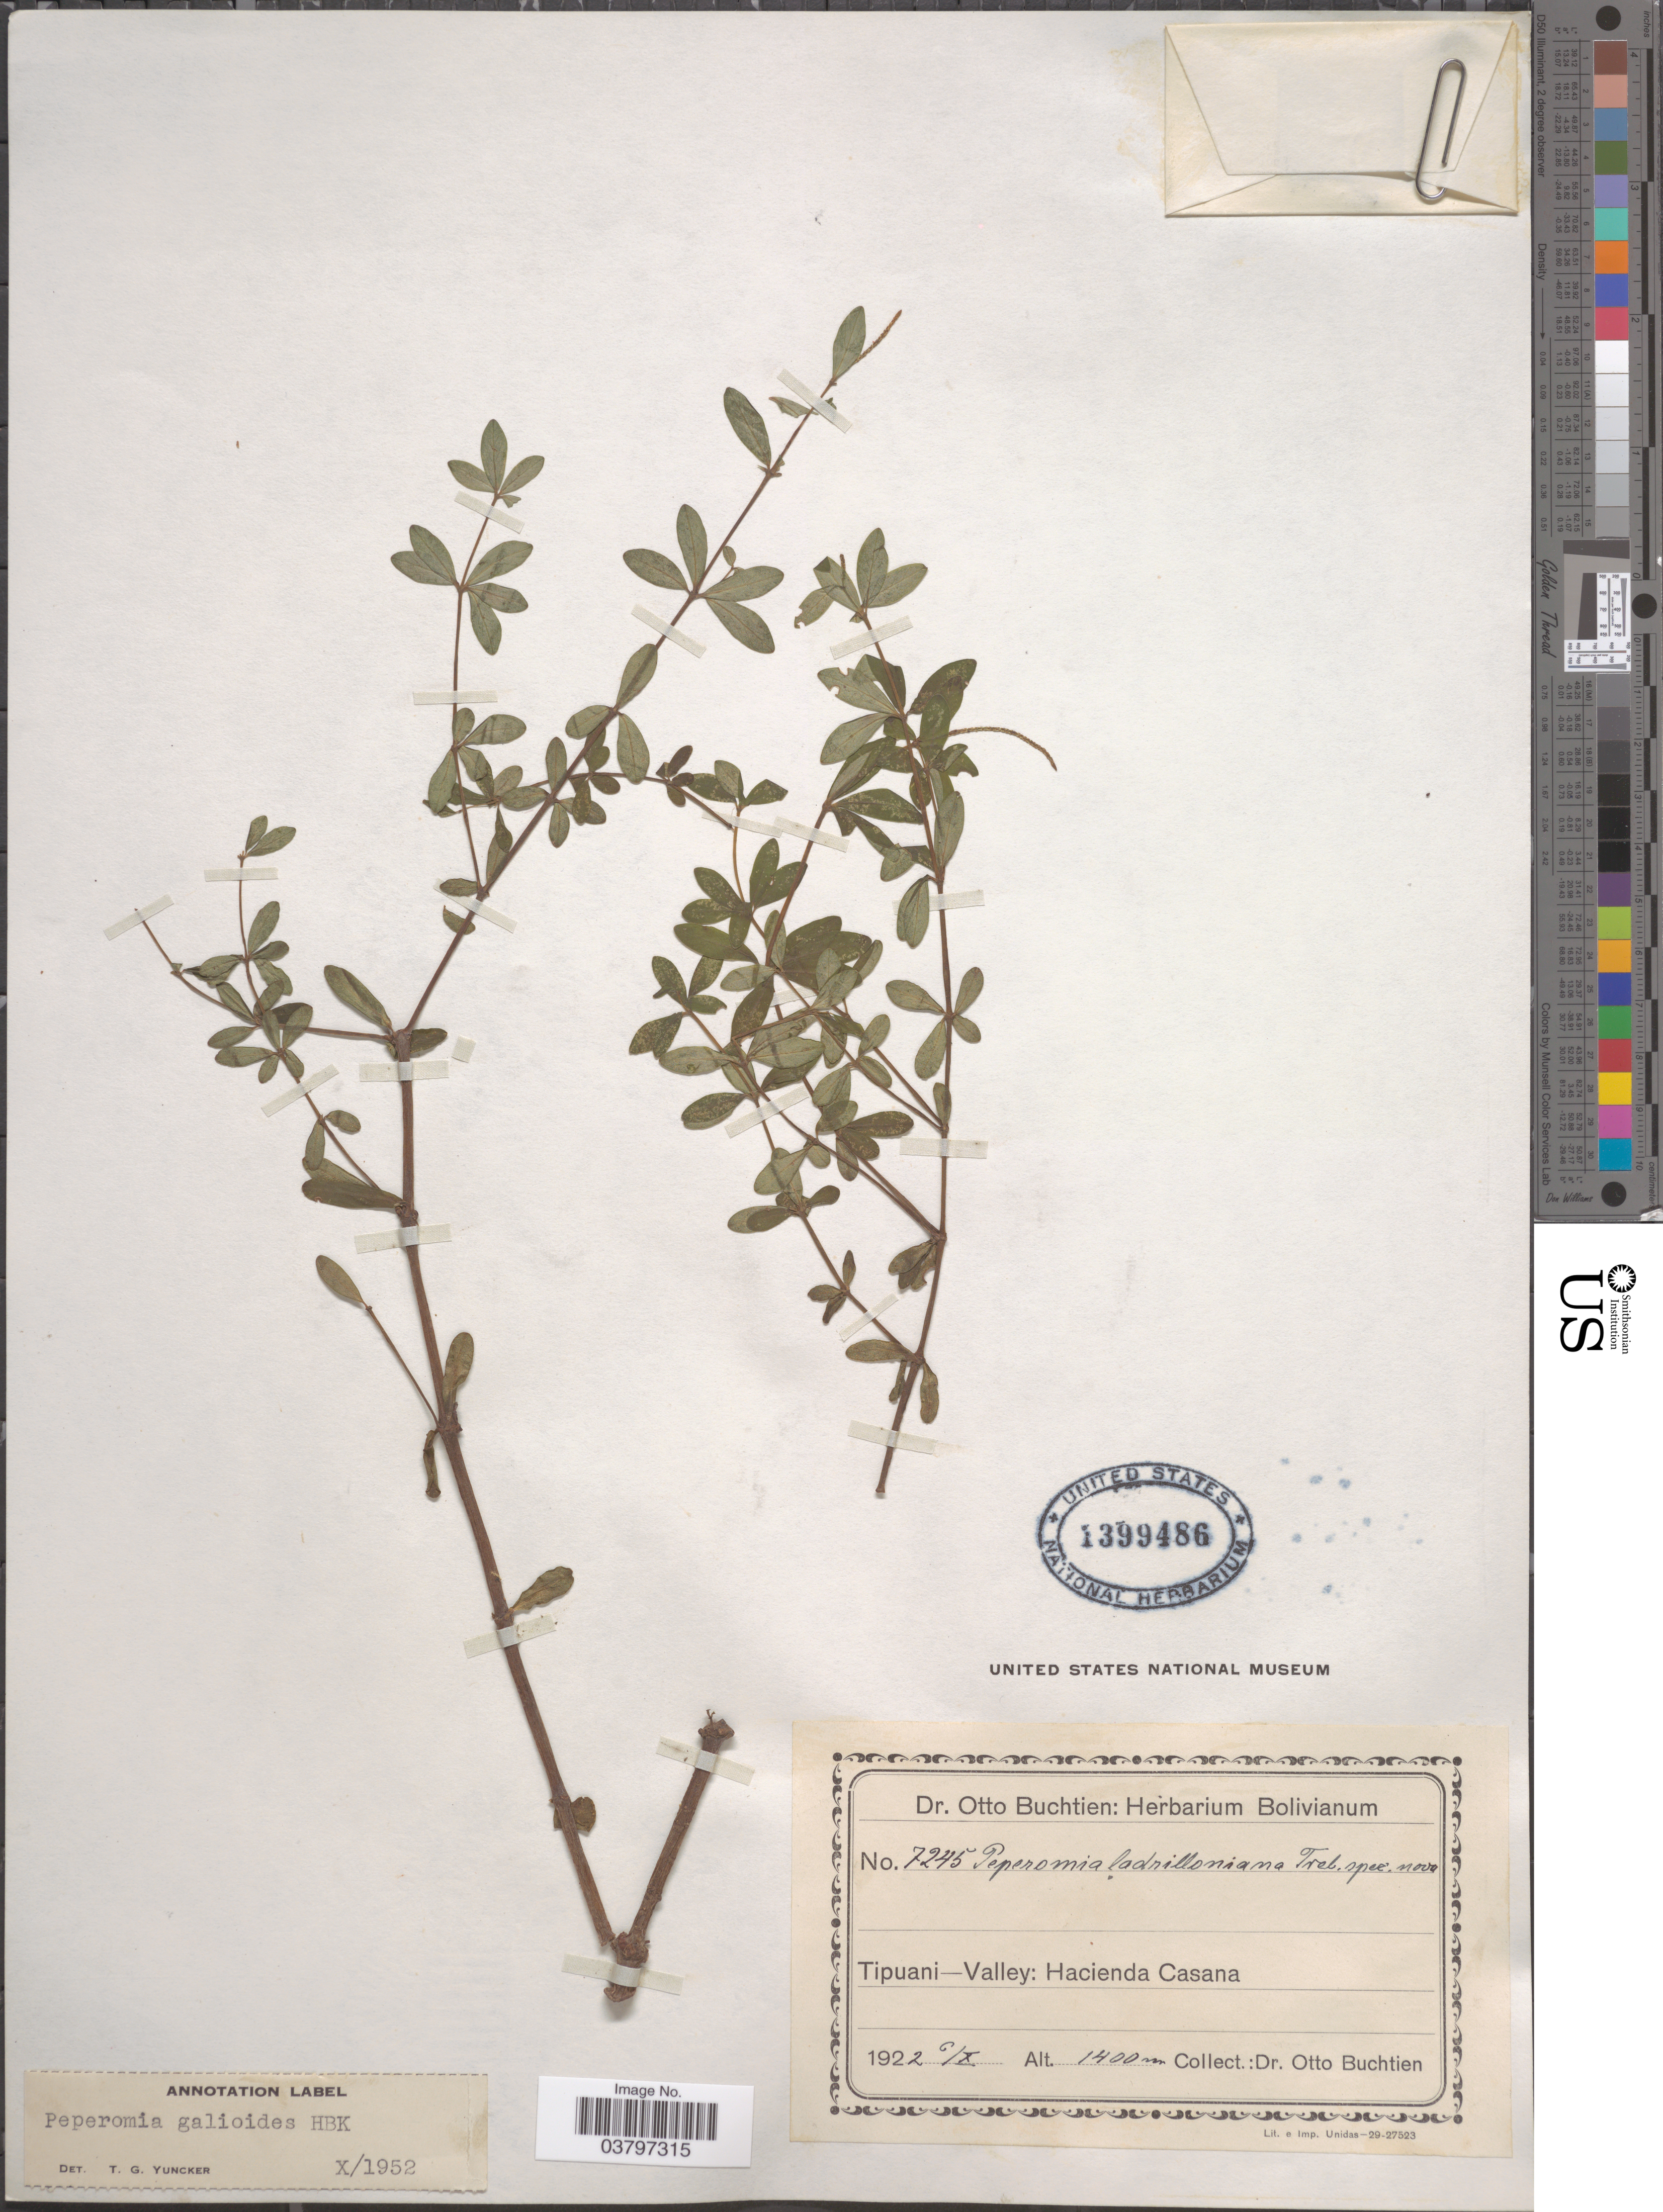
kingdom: Plantae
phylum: Tracheophyta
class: Magnoliopsida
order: Piperales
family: Piperaceae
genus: Peperomia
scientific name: Peperomia galioides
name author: Kunth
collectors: O. Buchtien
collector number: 7245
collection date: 1922-10-06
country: Bolivia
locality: Tipuani-Valley: Hacienda Casana.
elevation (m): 1400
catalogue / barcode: US 1399486